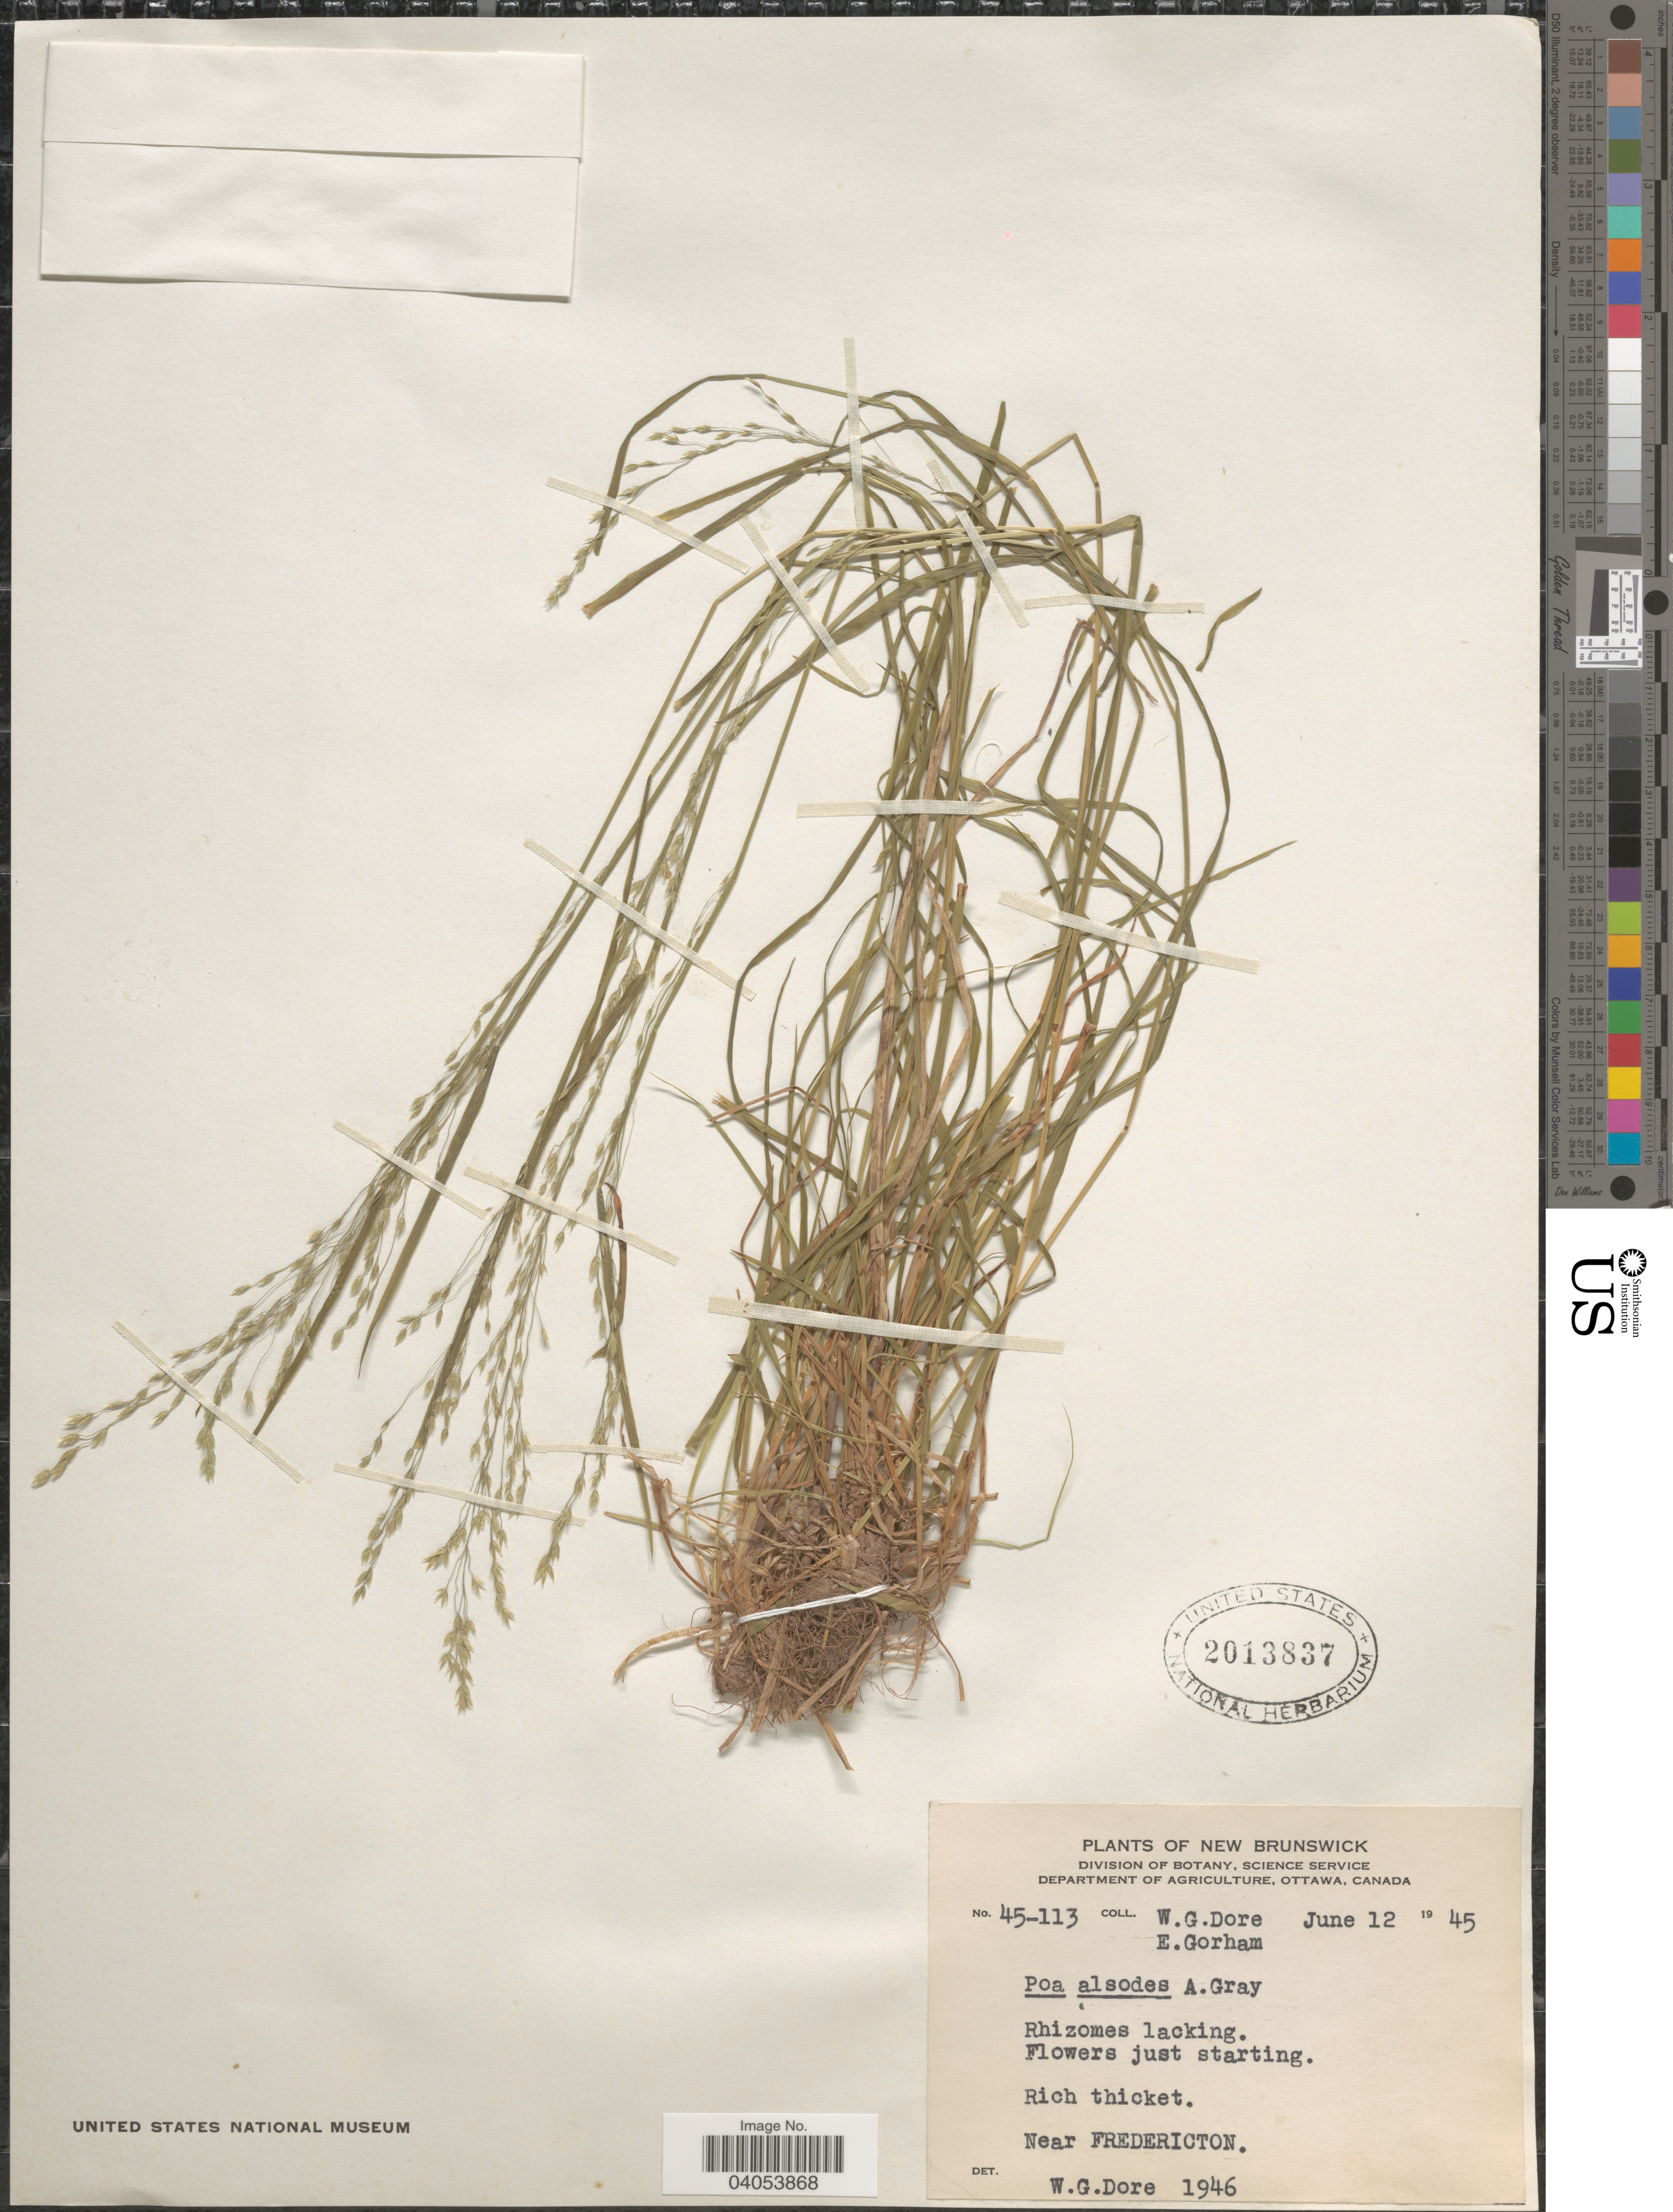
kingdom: Plantae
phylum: Tracheophyta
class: Liliopsida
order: Poales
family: Poaceae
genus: Poa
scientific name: Poa alsodes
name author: A. Gray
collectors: W. Dore & E. Gorham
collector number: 45-113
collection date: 1945-06-12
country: Canada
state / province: New Brunswick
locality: Near Fredericton.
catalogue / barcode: US 2013837